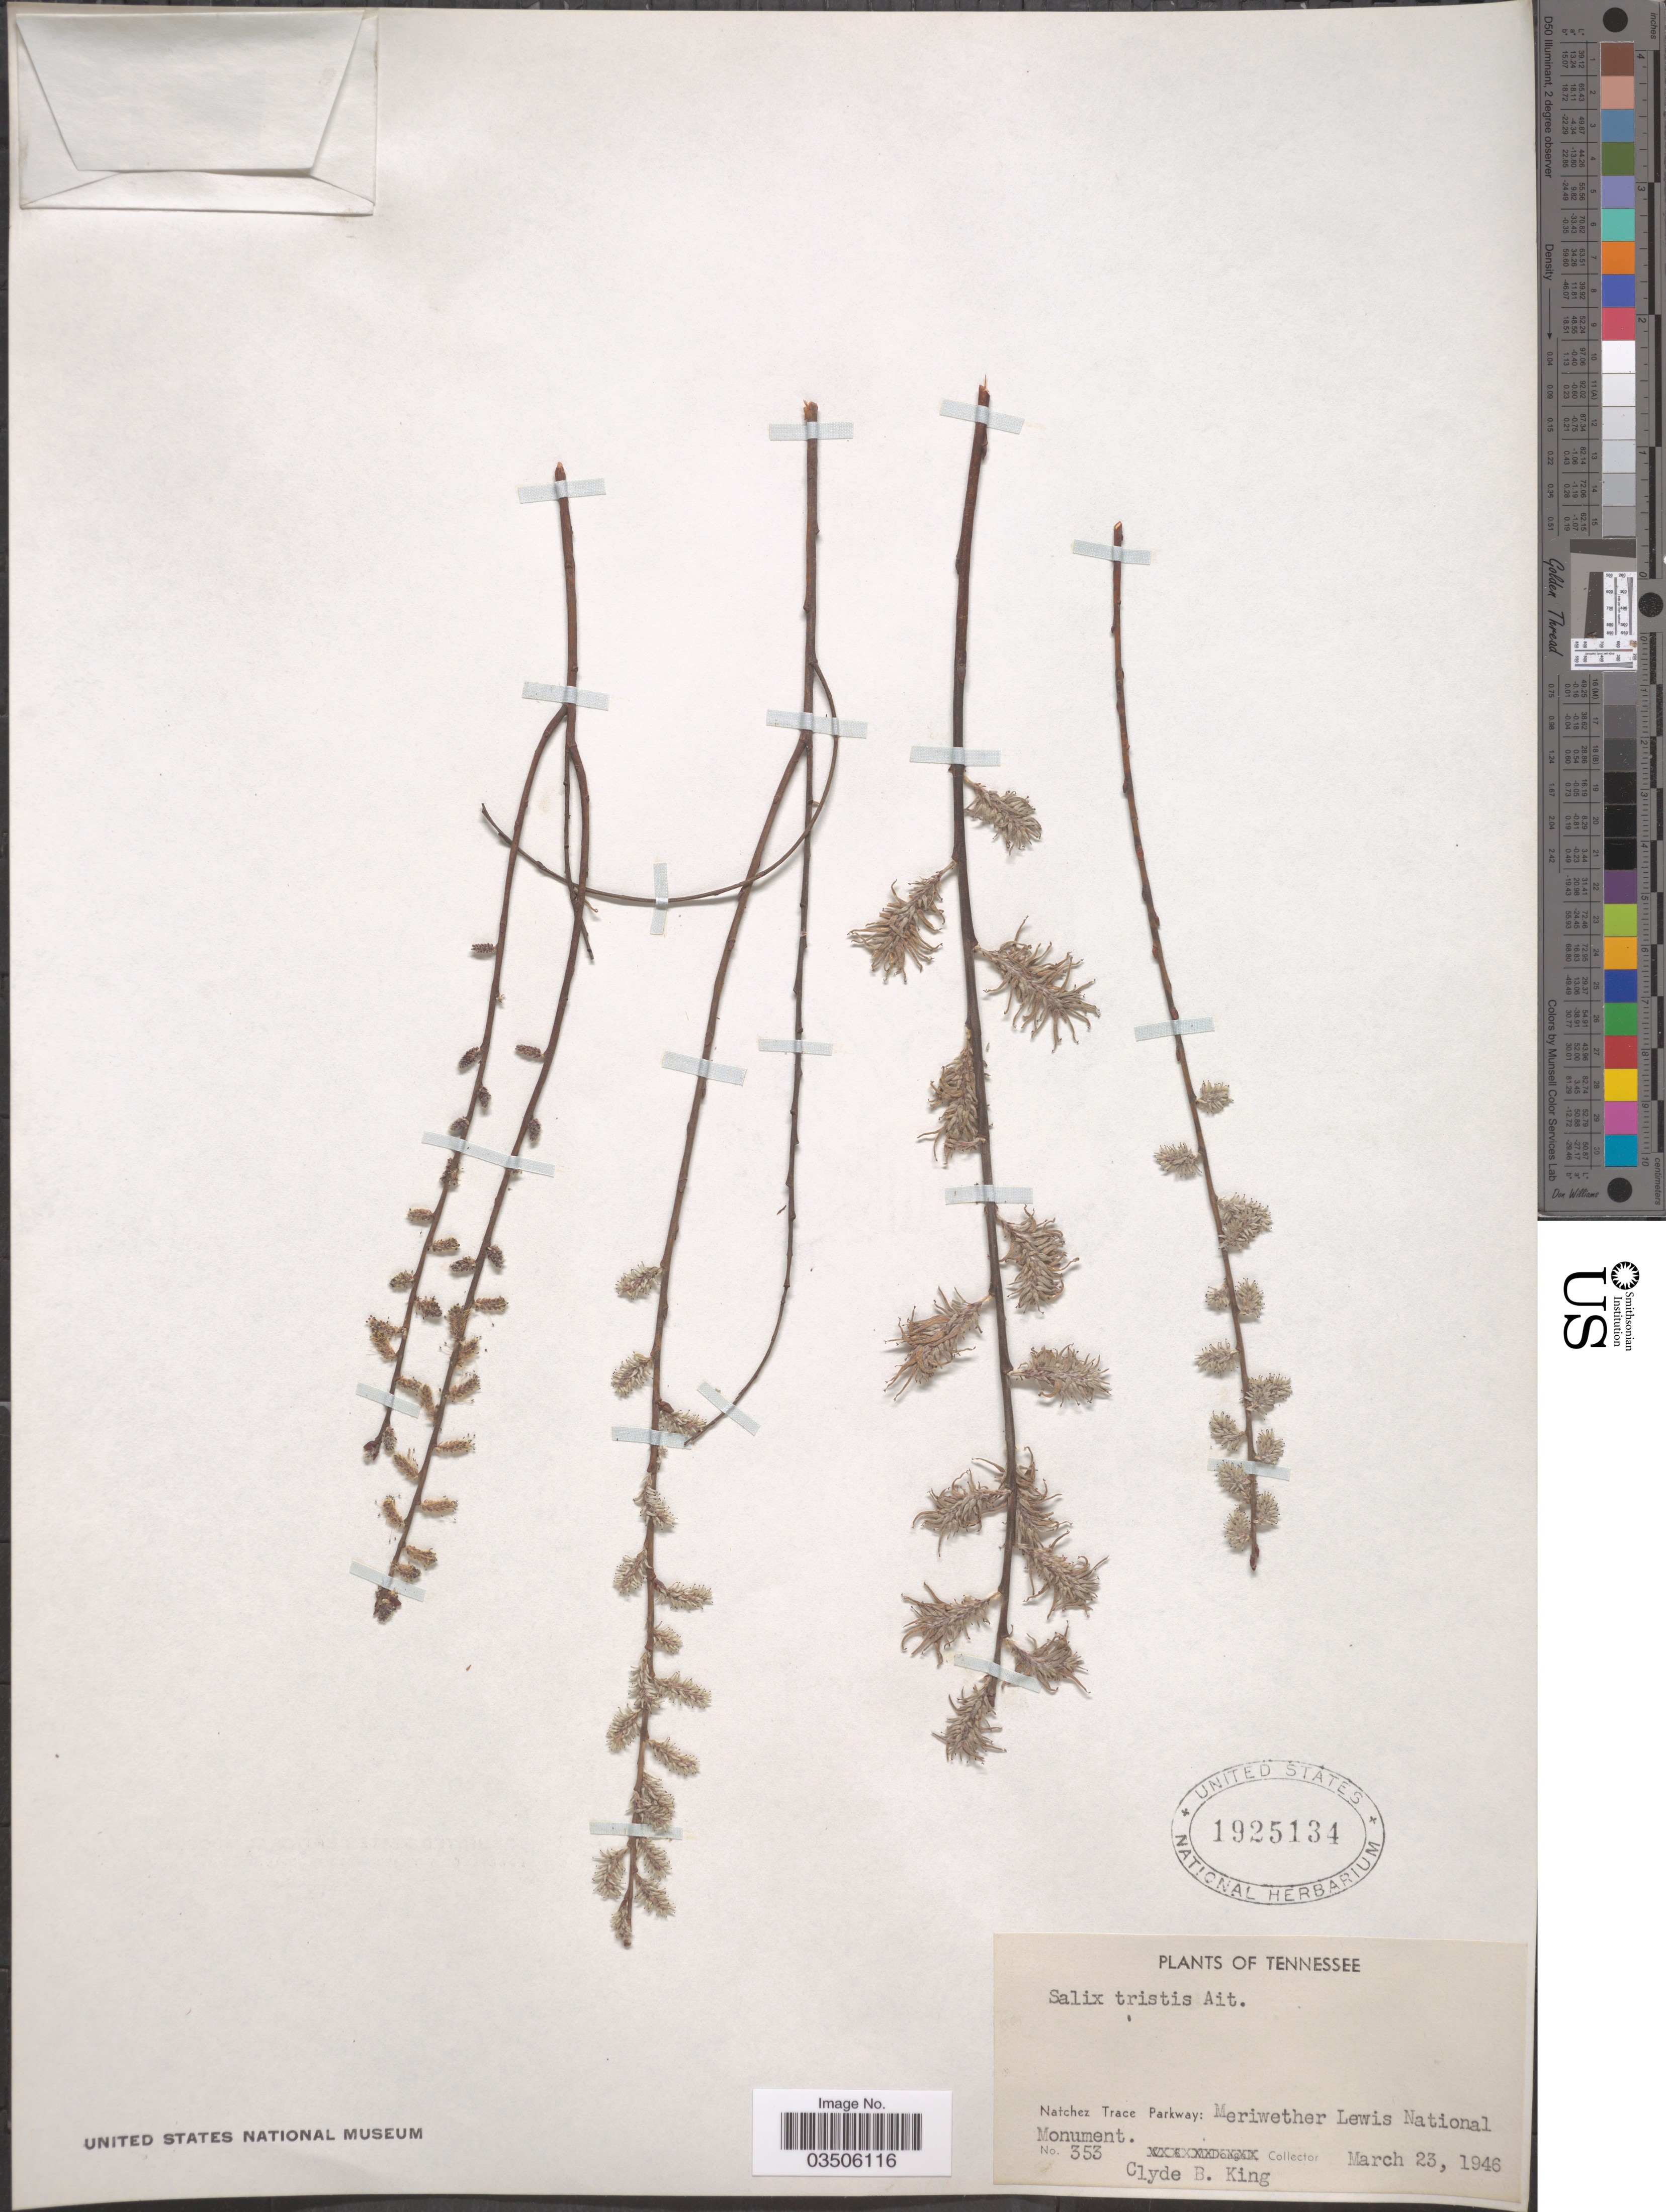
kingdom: Plantae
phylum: Tracheophyta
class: Magnoliopsida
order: Malpighiales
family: Salicaceae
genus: Salix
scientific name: Salix tristis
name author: Aiton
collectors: C. King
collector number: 353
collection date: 1946-03-23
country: United States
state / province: Tennessee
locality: Natchez Trace Parkway: Meriwether Lewis National Monument.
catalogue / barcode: US 1925134